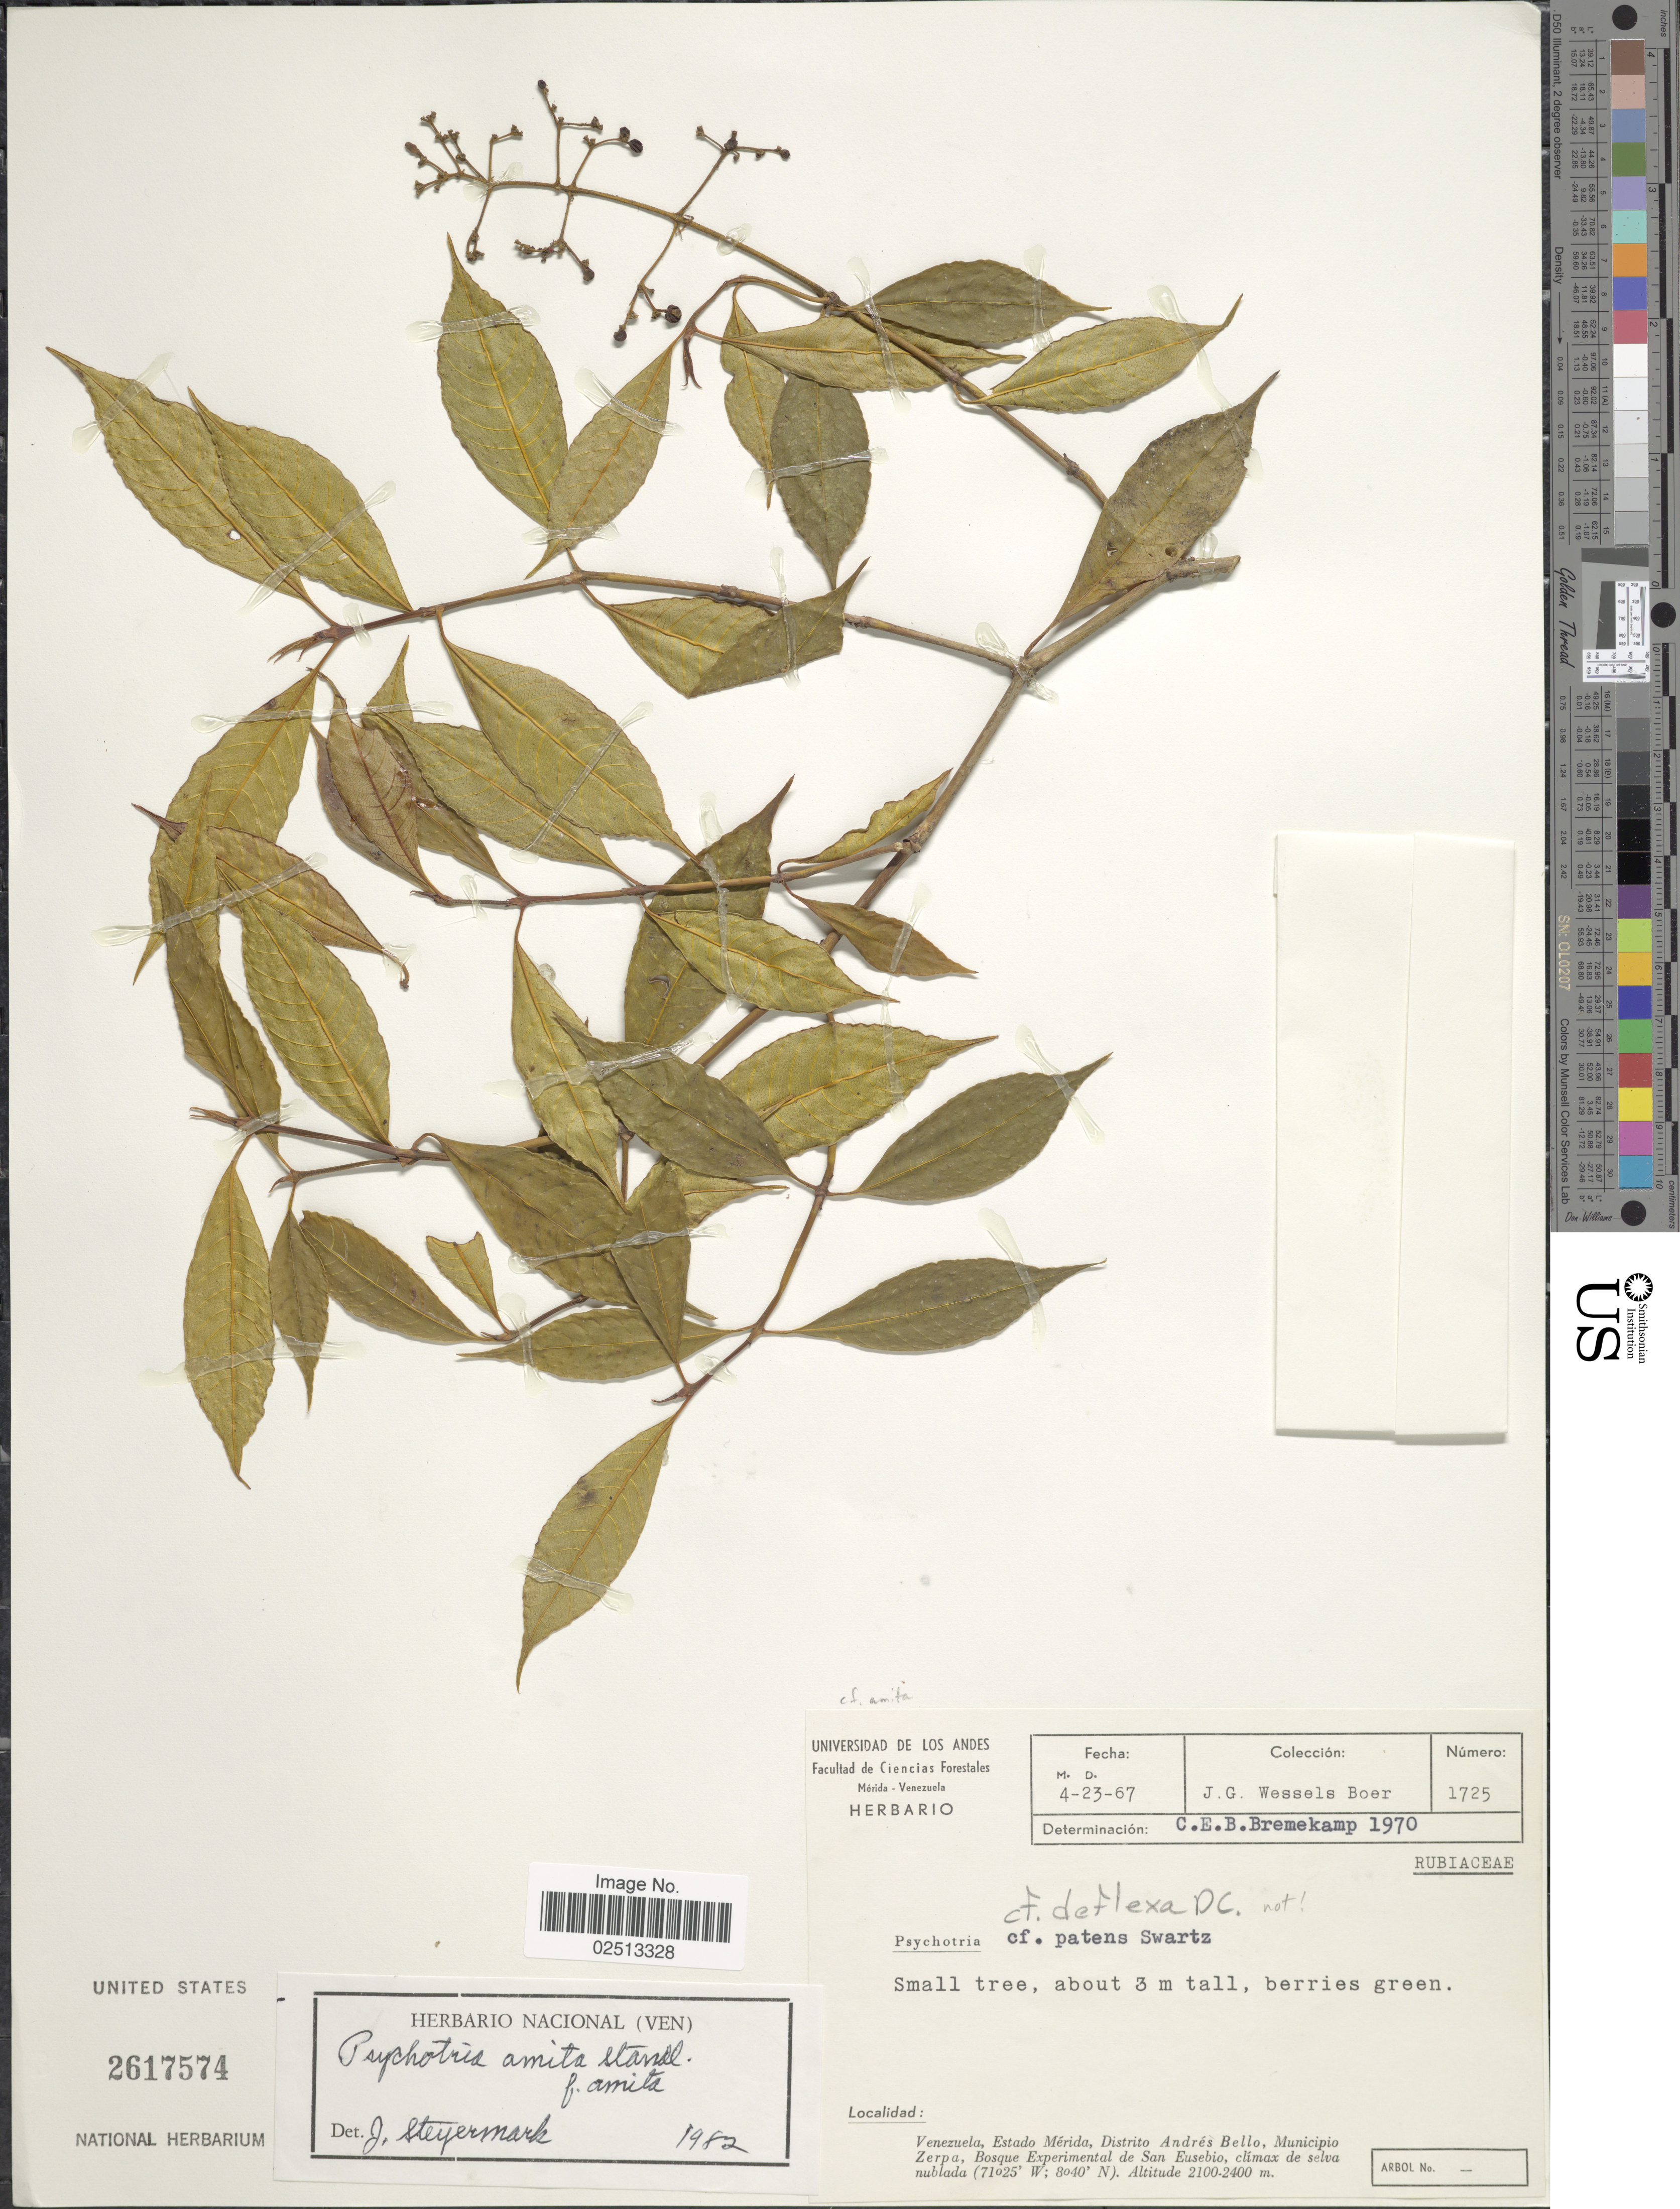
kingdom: Plantae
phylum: Tracheophyta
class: Magnoliopsida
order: Gentianales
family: Rubiaceae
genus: Psychotria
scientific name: Psychotria amita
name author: Standl.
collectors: J. G. Wessels Boer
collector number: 1725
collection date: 1967-04-23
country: Venezuela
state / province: Mérida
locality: Estado Merida, Distrito Andres Bello, Municipio Zerpa, Bosque Experimental de San Eusebio, Climax de selva.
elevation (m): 2100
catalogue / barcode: US 2617574